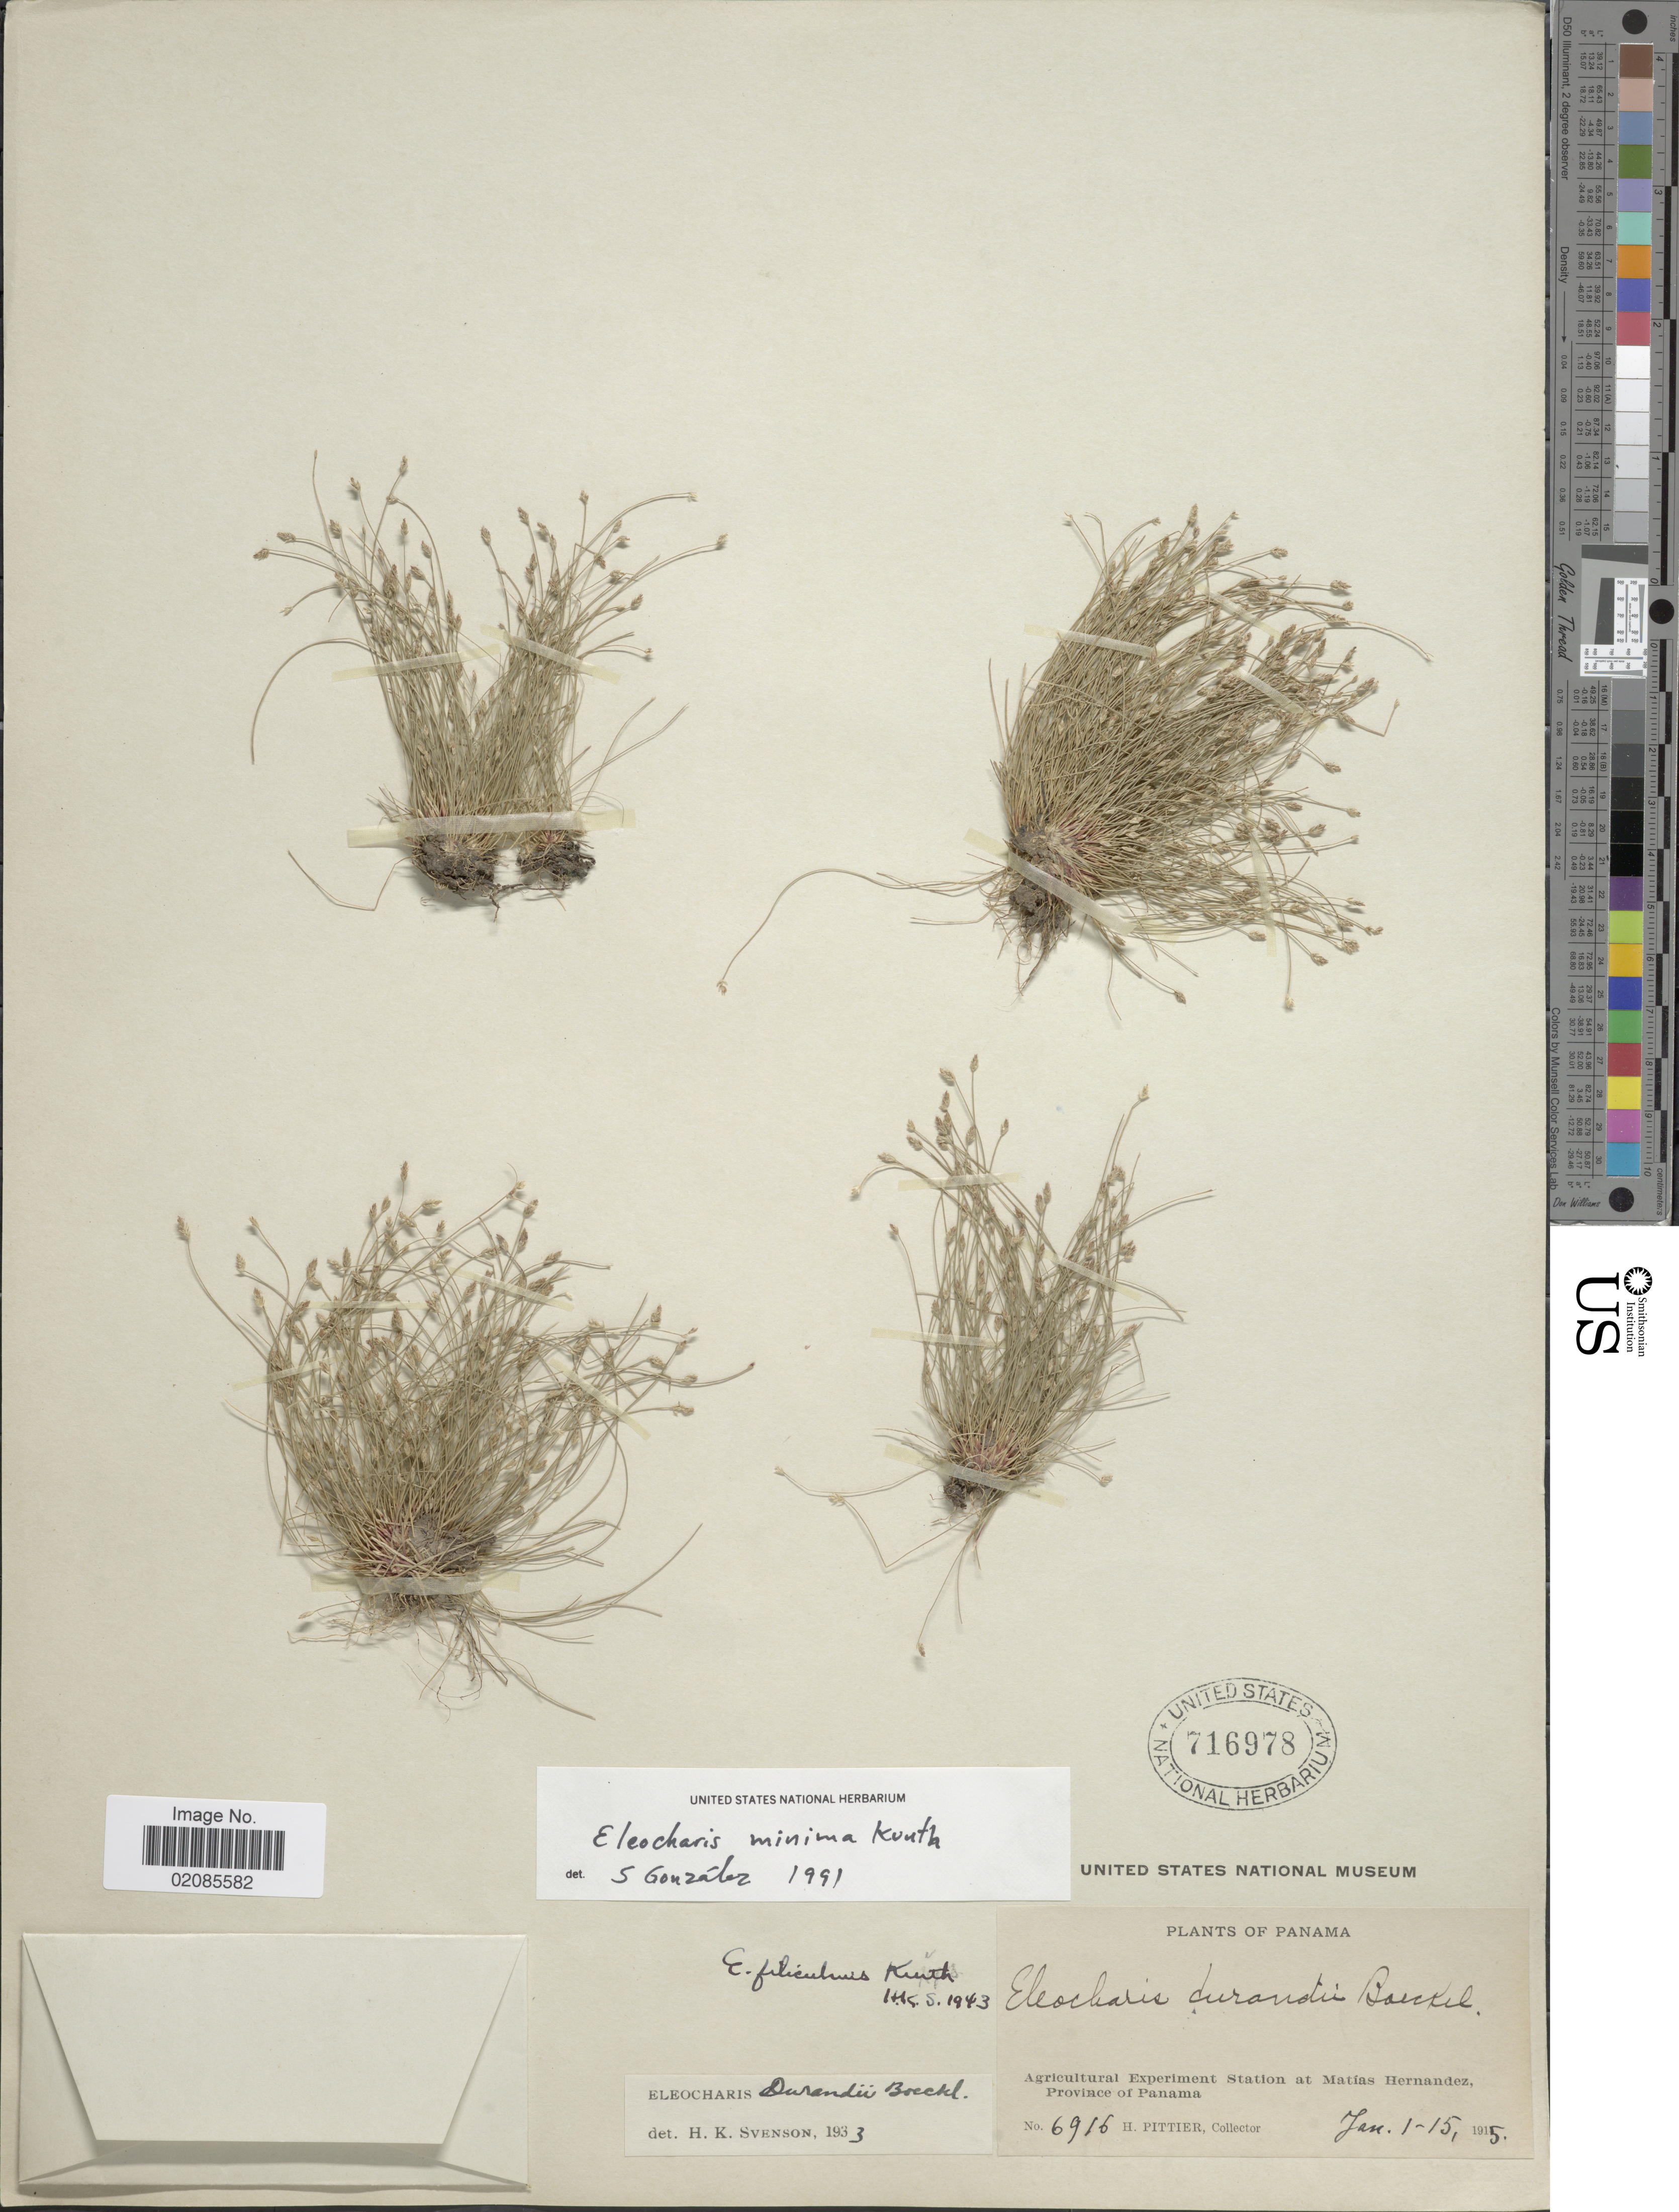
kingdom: Plantae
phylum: Tracheophyta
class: Liliopsida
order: Poales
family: Cyperaceae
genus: Eleocharis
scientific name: Eleocharis minima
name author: Kunth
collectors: H. F. Pittier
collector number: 6916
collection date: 1915-01-01/1915-01-15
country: Panama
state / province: Panamá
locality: Agricultural Experiment Station at Matias Hernandez.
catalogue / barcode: US 716978